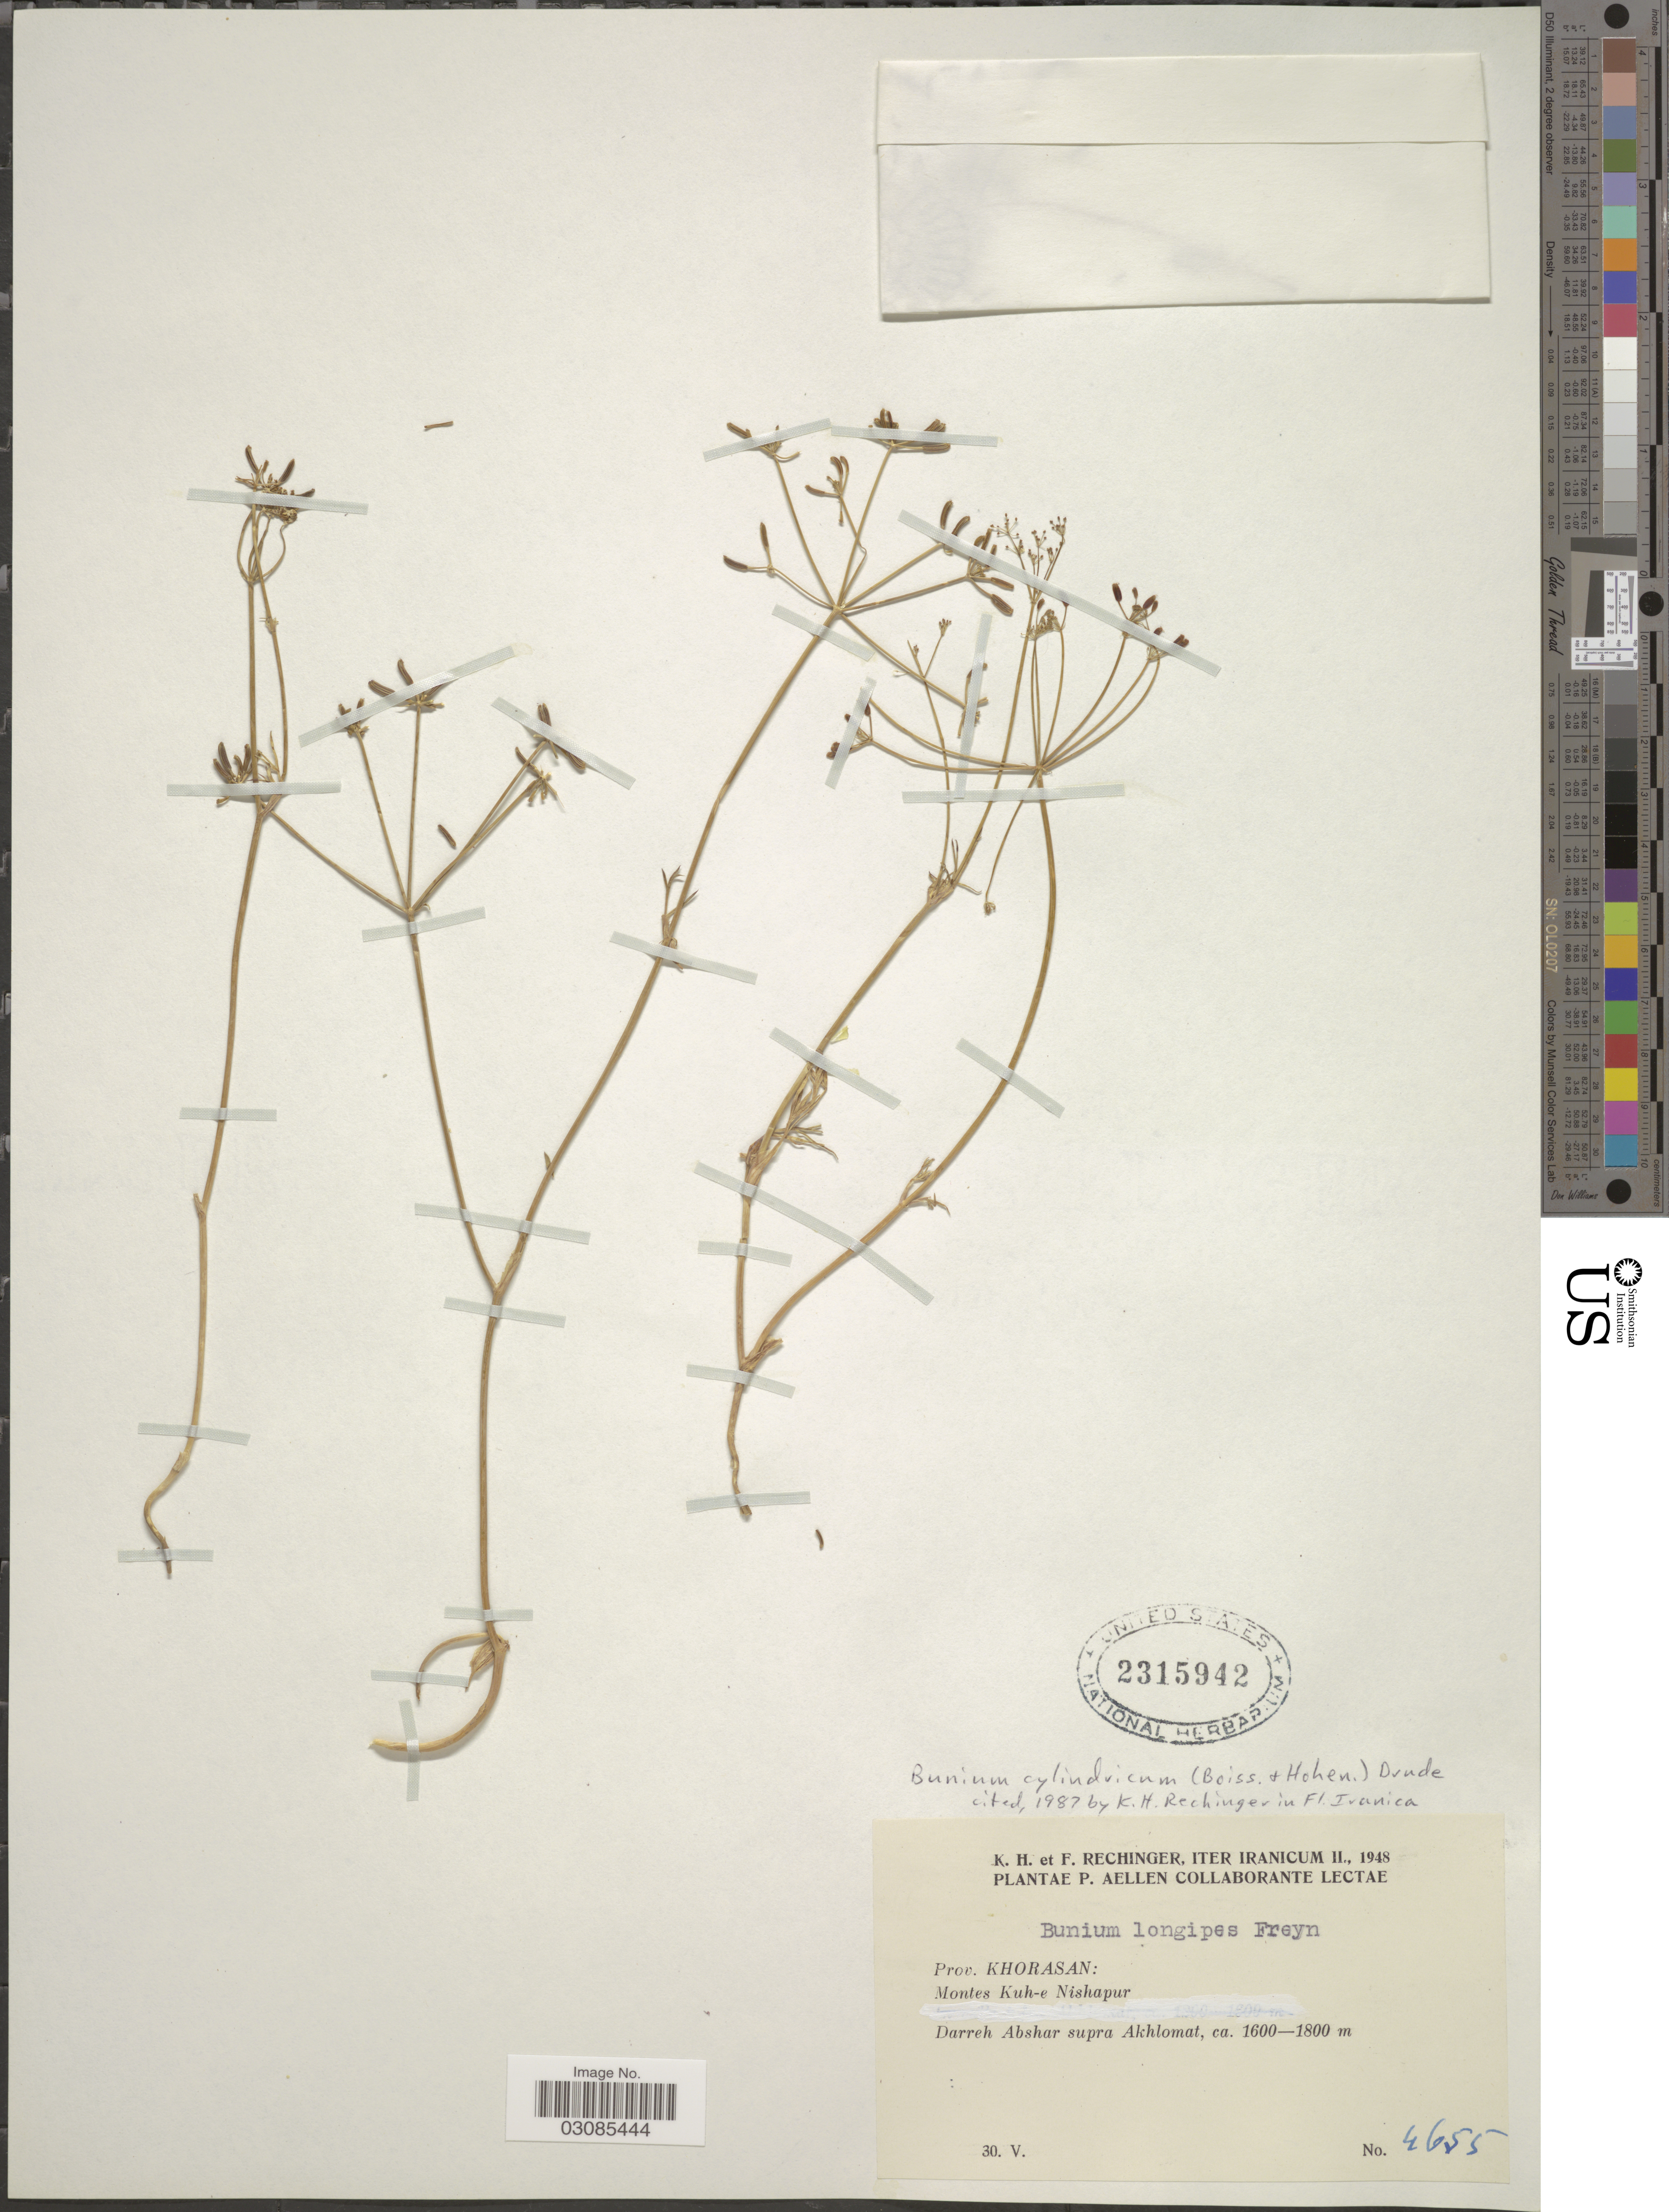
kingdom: Plantae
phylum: Tracheophyta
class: Magnoliopsida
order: Apiales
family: Apiaceae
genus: Bunium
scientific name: Bunium cylindricum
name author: (Boiss. & Hausskn.) Drude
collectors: K. H. Rechinger & F. Rechinger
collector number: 4655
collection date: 1948-05-30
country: Iran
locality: Montes Kuh-e Nishapur. Darreh Abshar supra Akhlomat.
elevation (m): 1600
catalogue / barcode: US 2315942